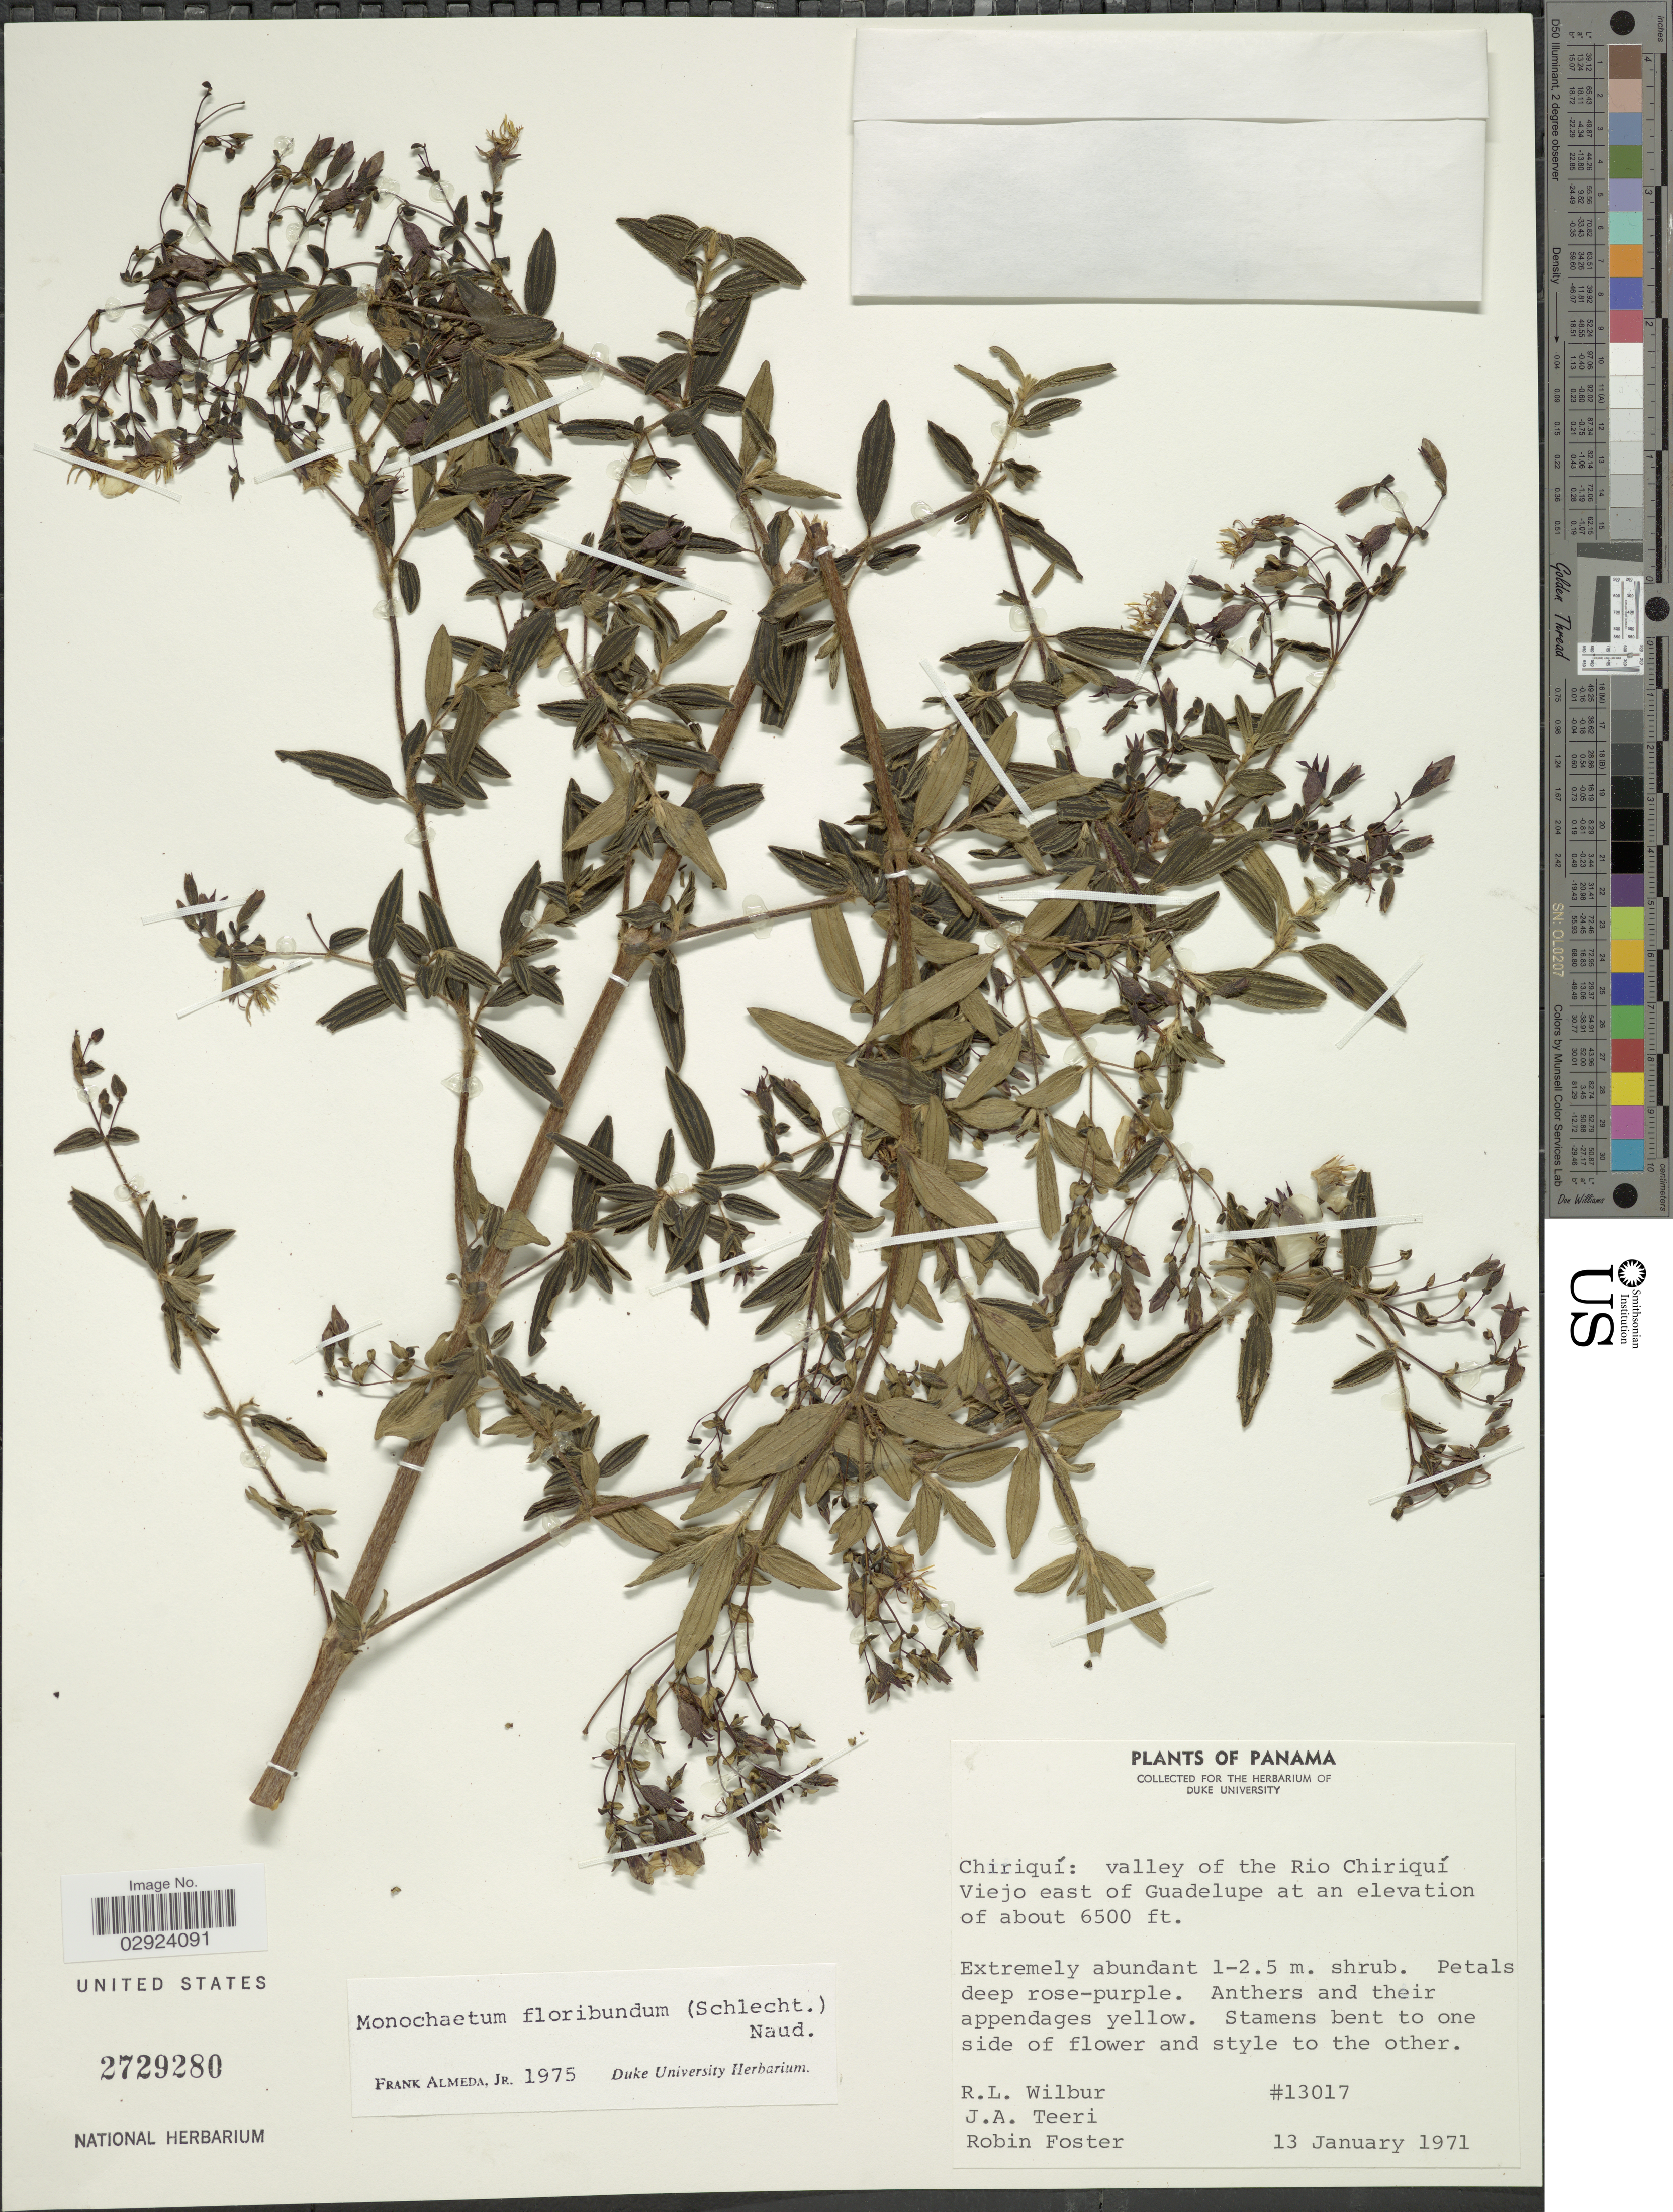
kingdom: Plantae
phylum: Tracheophyta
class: Magnoliopsida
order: Myrtales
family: Melastomataceae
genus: Monochaetum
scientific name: Monochaetum floribundum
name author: (Schltdl.) Naudin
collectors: R. L. Wilbur, J. Teeri & R. B. Foster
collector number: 13017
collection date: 1971-01-13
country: Panama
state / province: Chiriqui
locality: Valley of the Rio Chiriquí Viejo east of Guadelupe.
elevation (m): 1981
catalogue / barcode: US 2729280